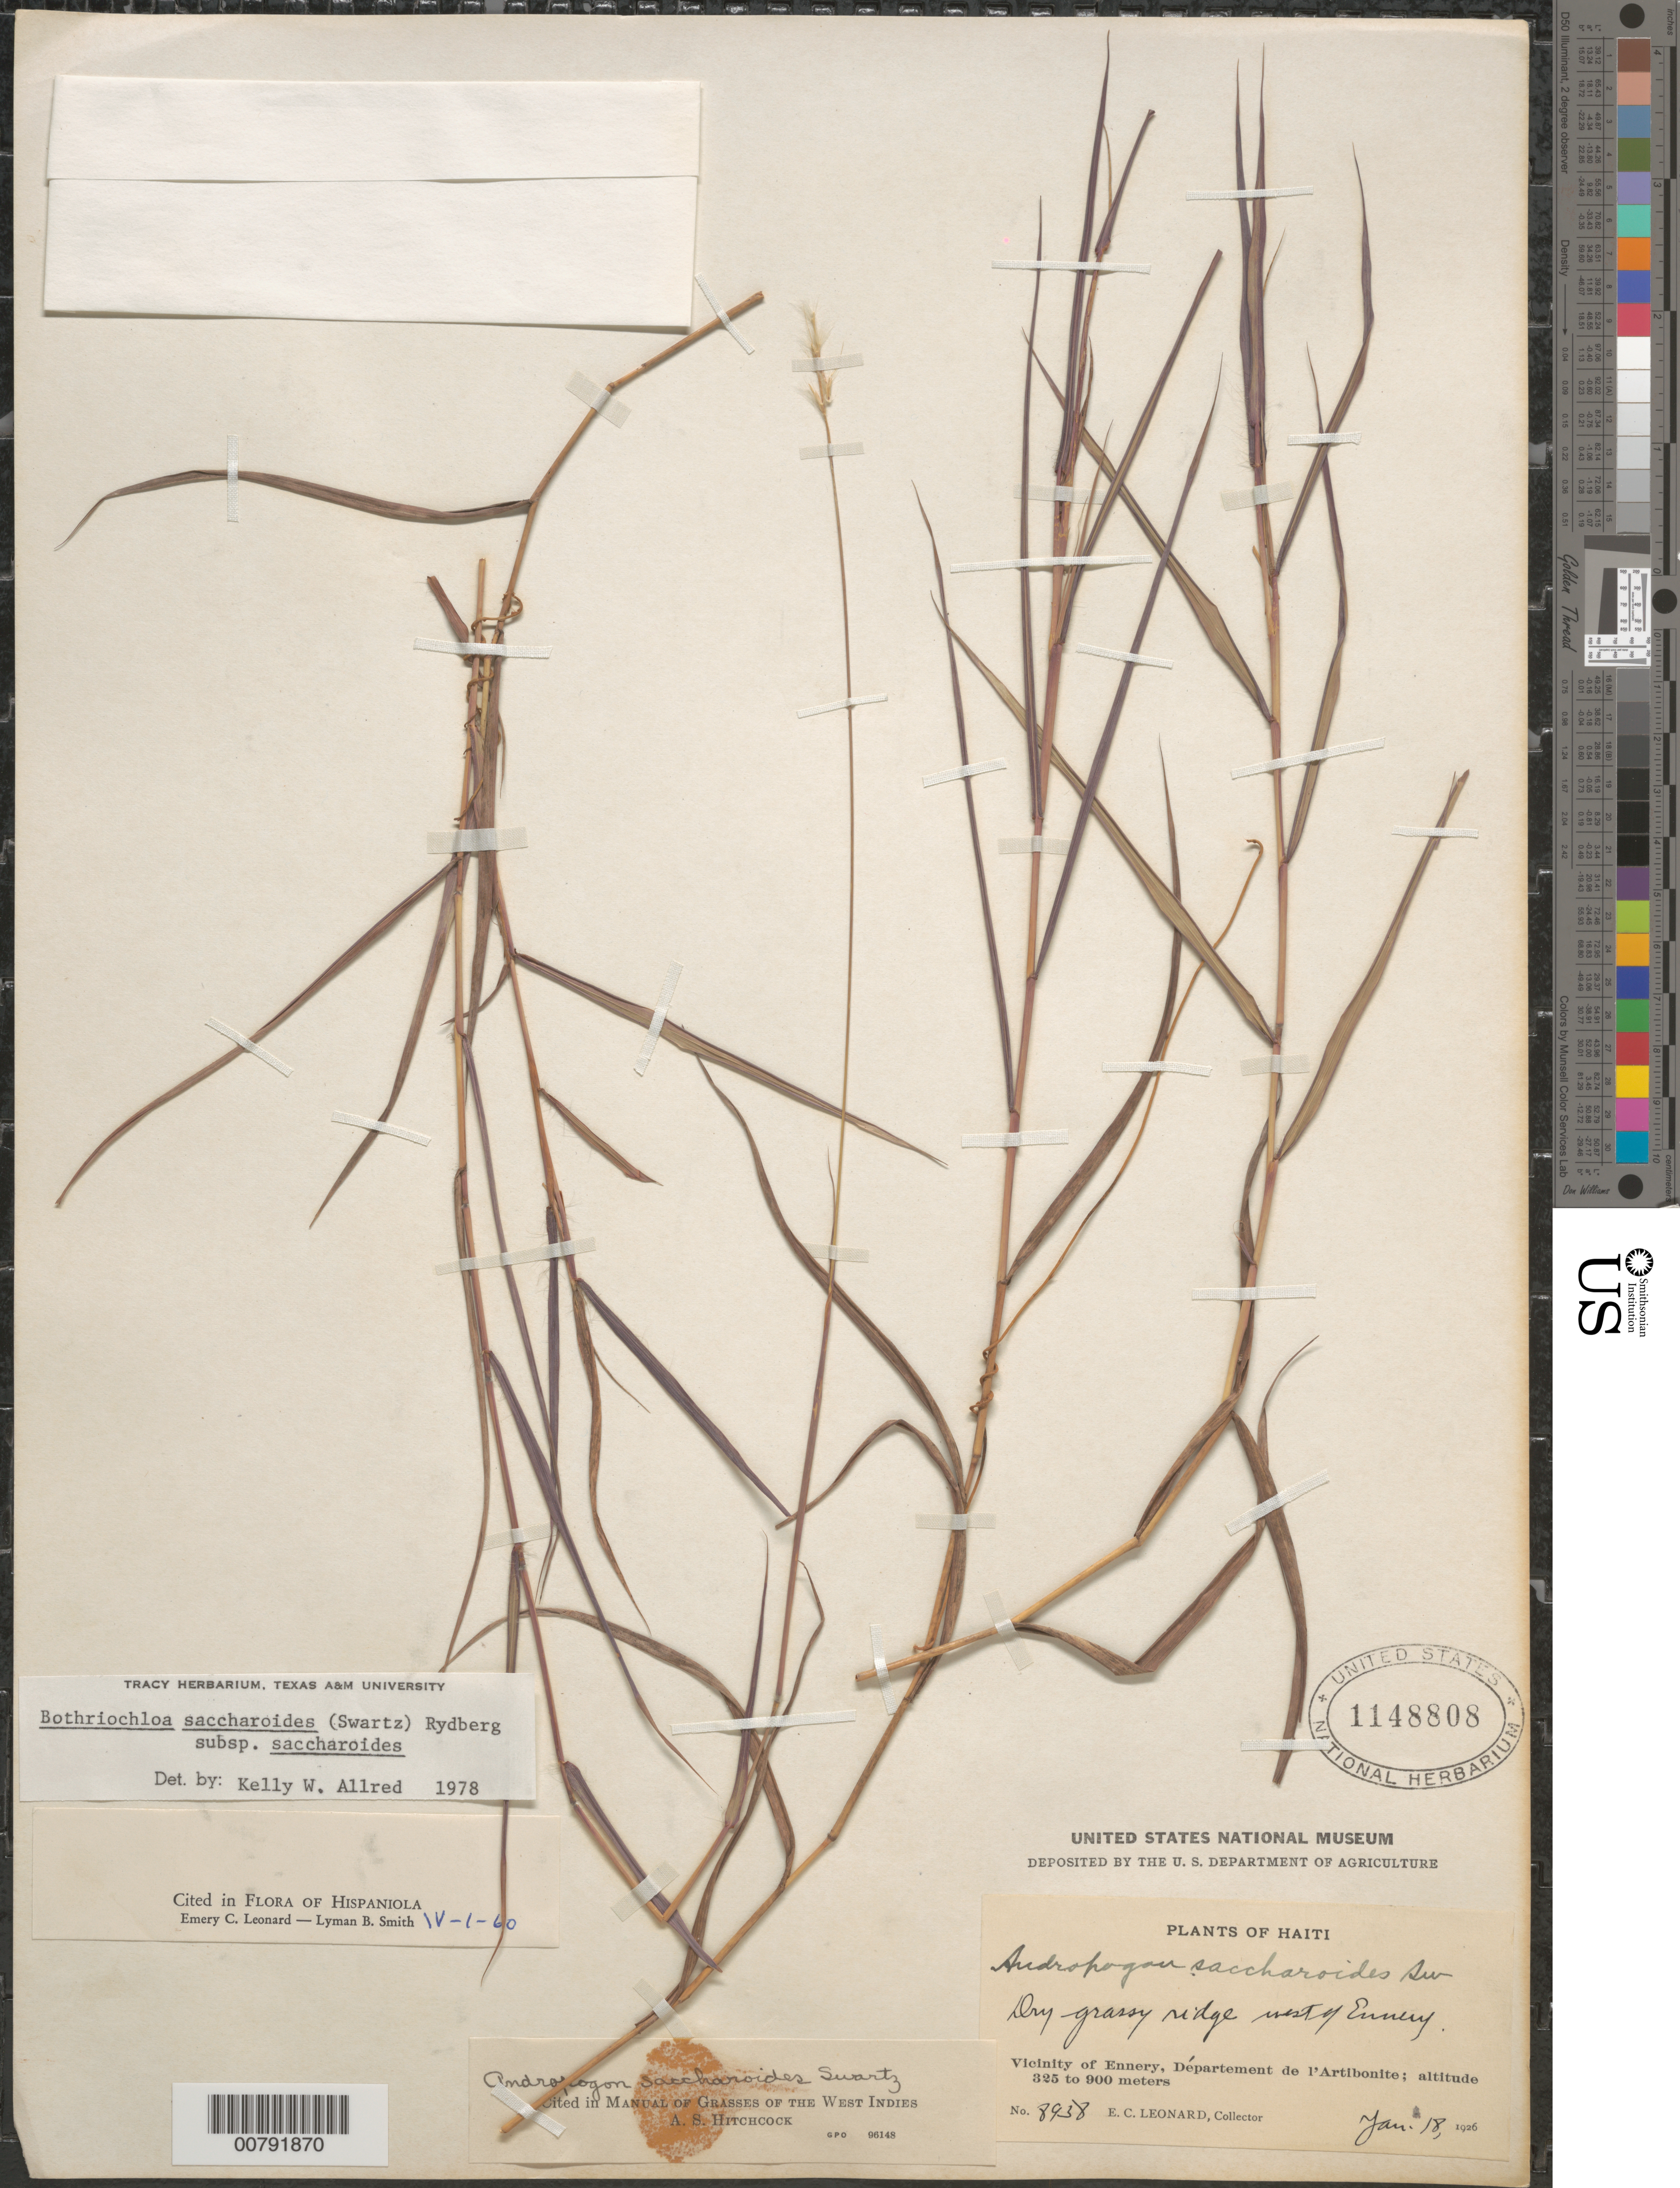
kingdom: Plantae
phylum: Tracheophyta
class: Liliopsida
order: Poales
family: Poaceae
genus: Bothriochloa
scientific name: Bothriochloa saccharoides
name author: (Sw.) Rydb.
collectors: E. C. Leonard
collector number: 8938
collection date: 1926-01-18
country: Haiti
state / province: Artibonite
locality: Dry grassy ridge west of Ennery. Vicinity of Ennery, Département de l'Artibonite.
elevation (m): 325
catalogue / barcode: US 1148808